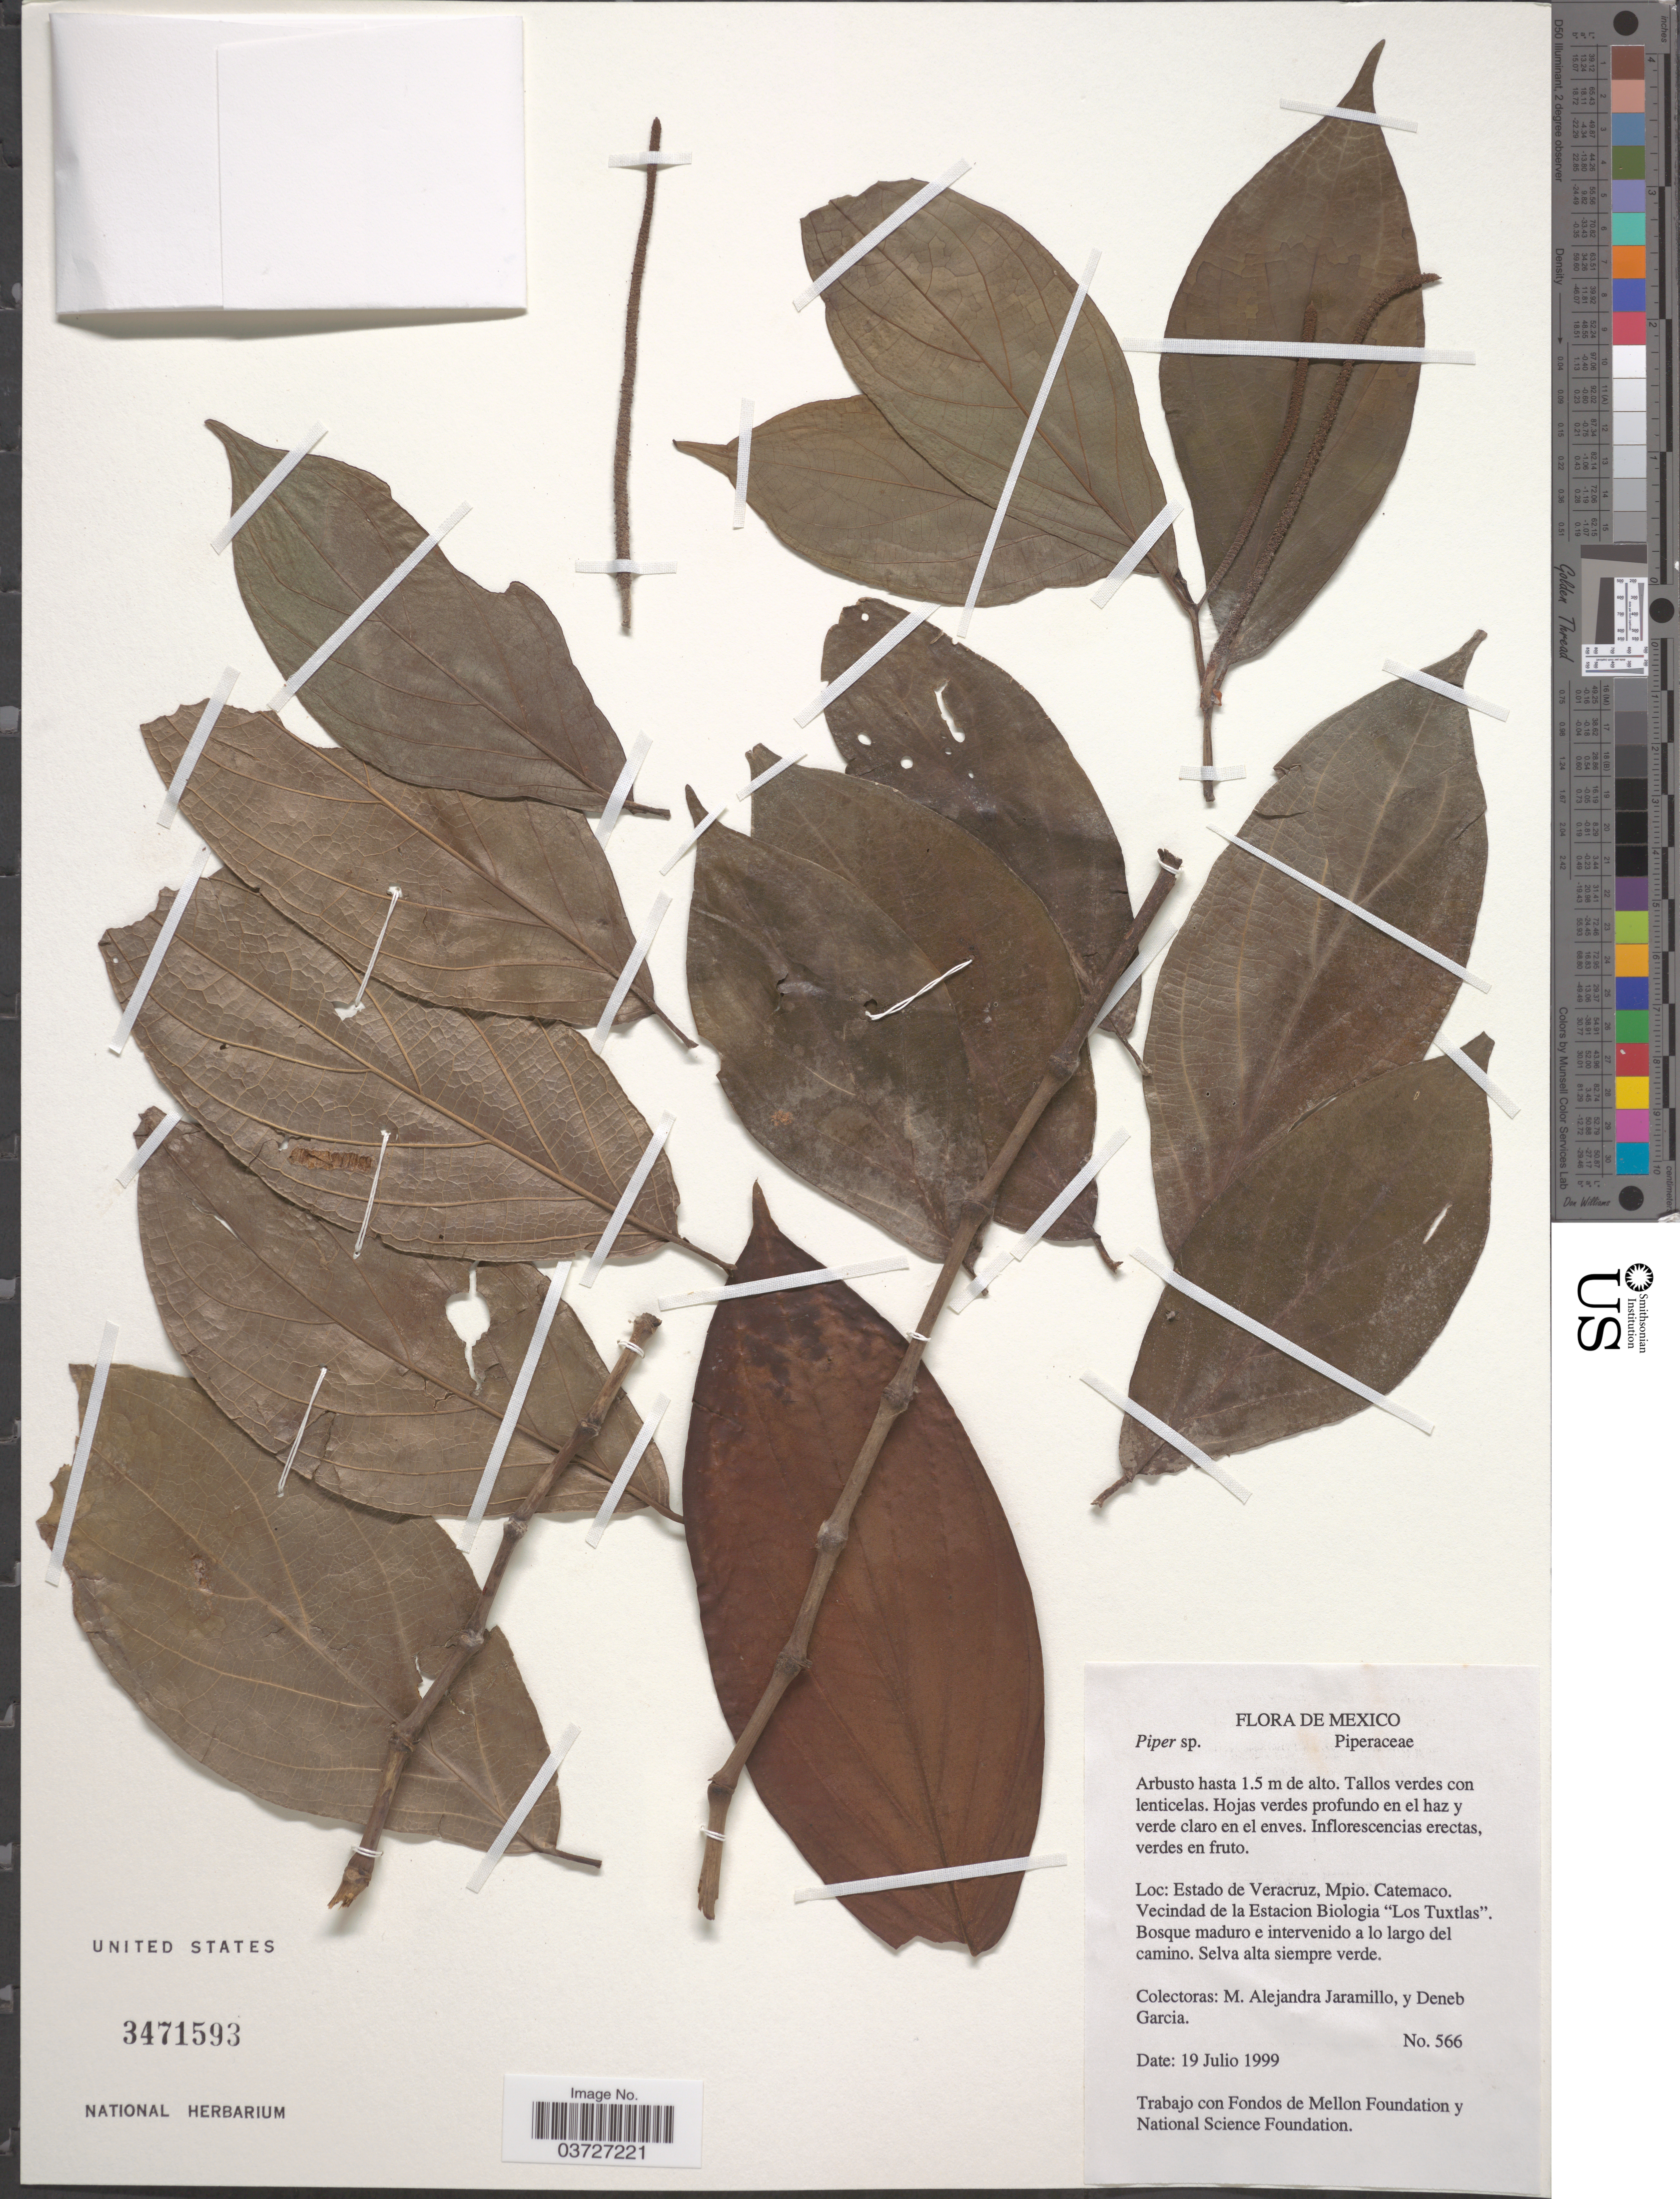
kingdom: Plantae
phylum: Tracheophyta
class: Magnoliopsida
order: Piperales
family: Piperaceae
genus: Piper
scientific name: Piper sp.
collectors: M. A. Jaramillo & D. Garcia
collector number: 566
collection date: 1999-07-19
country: Mexico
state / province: Veracruz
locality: Veracruz, Mpio. Catemaco. Vecindad de la Estacion Biologia 'Los Tuxtlas'.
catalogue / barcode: US 3471593